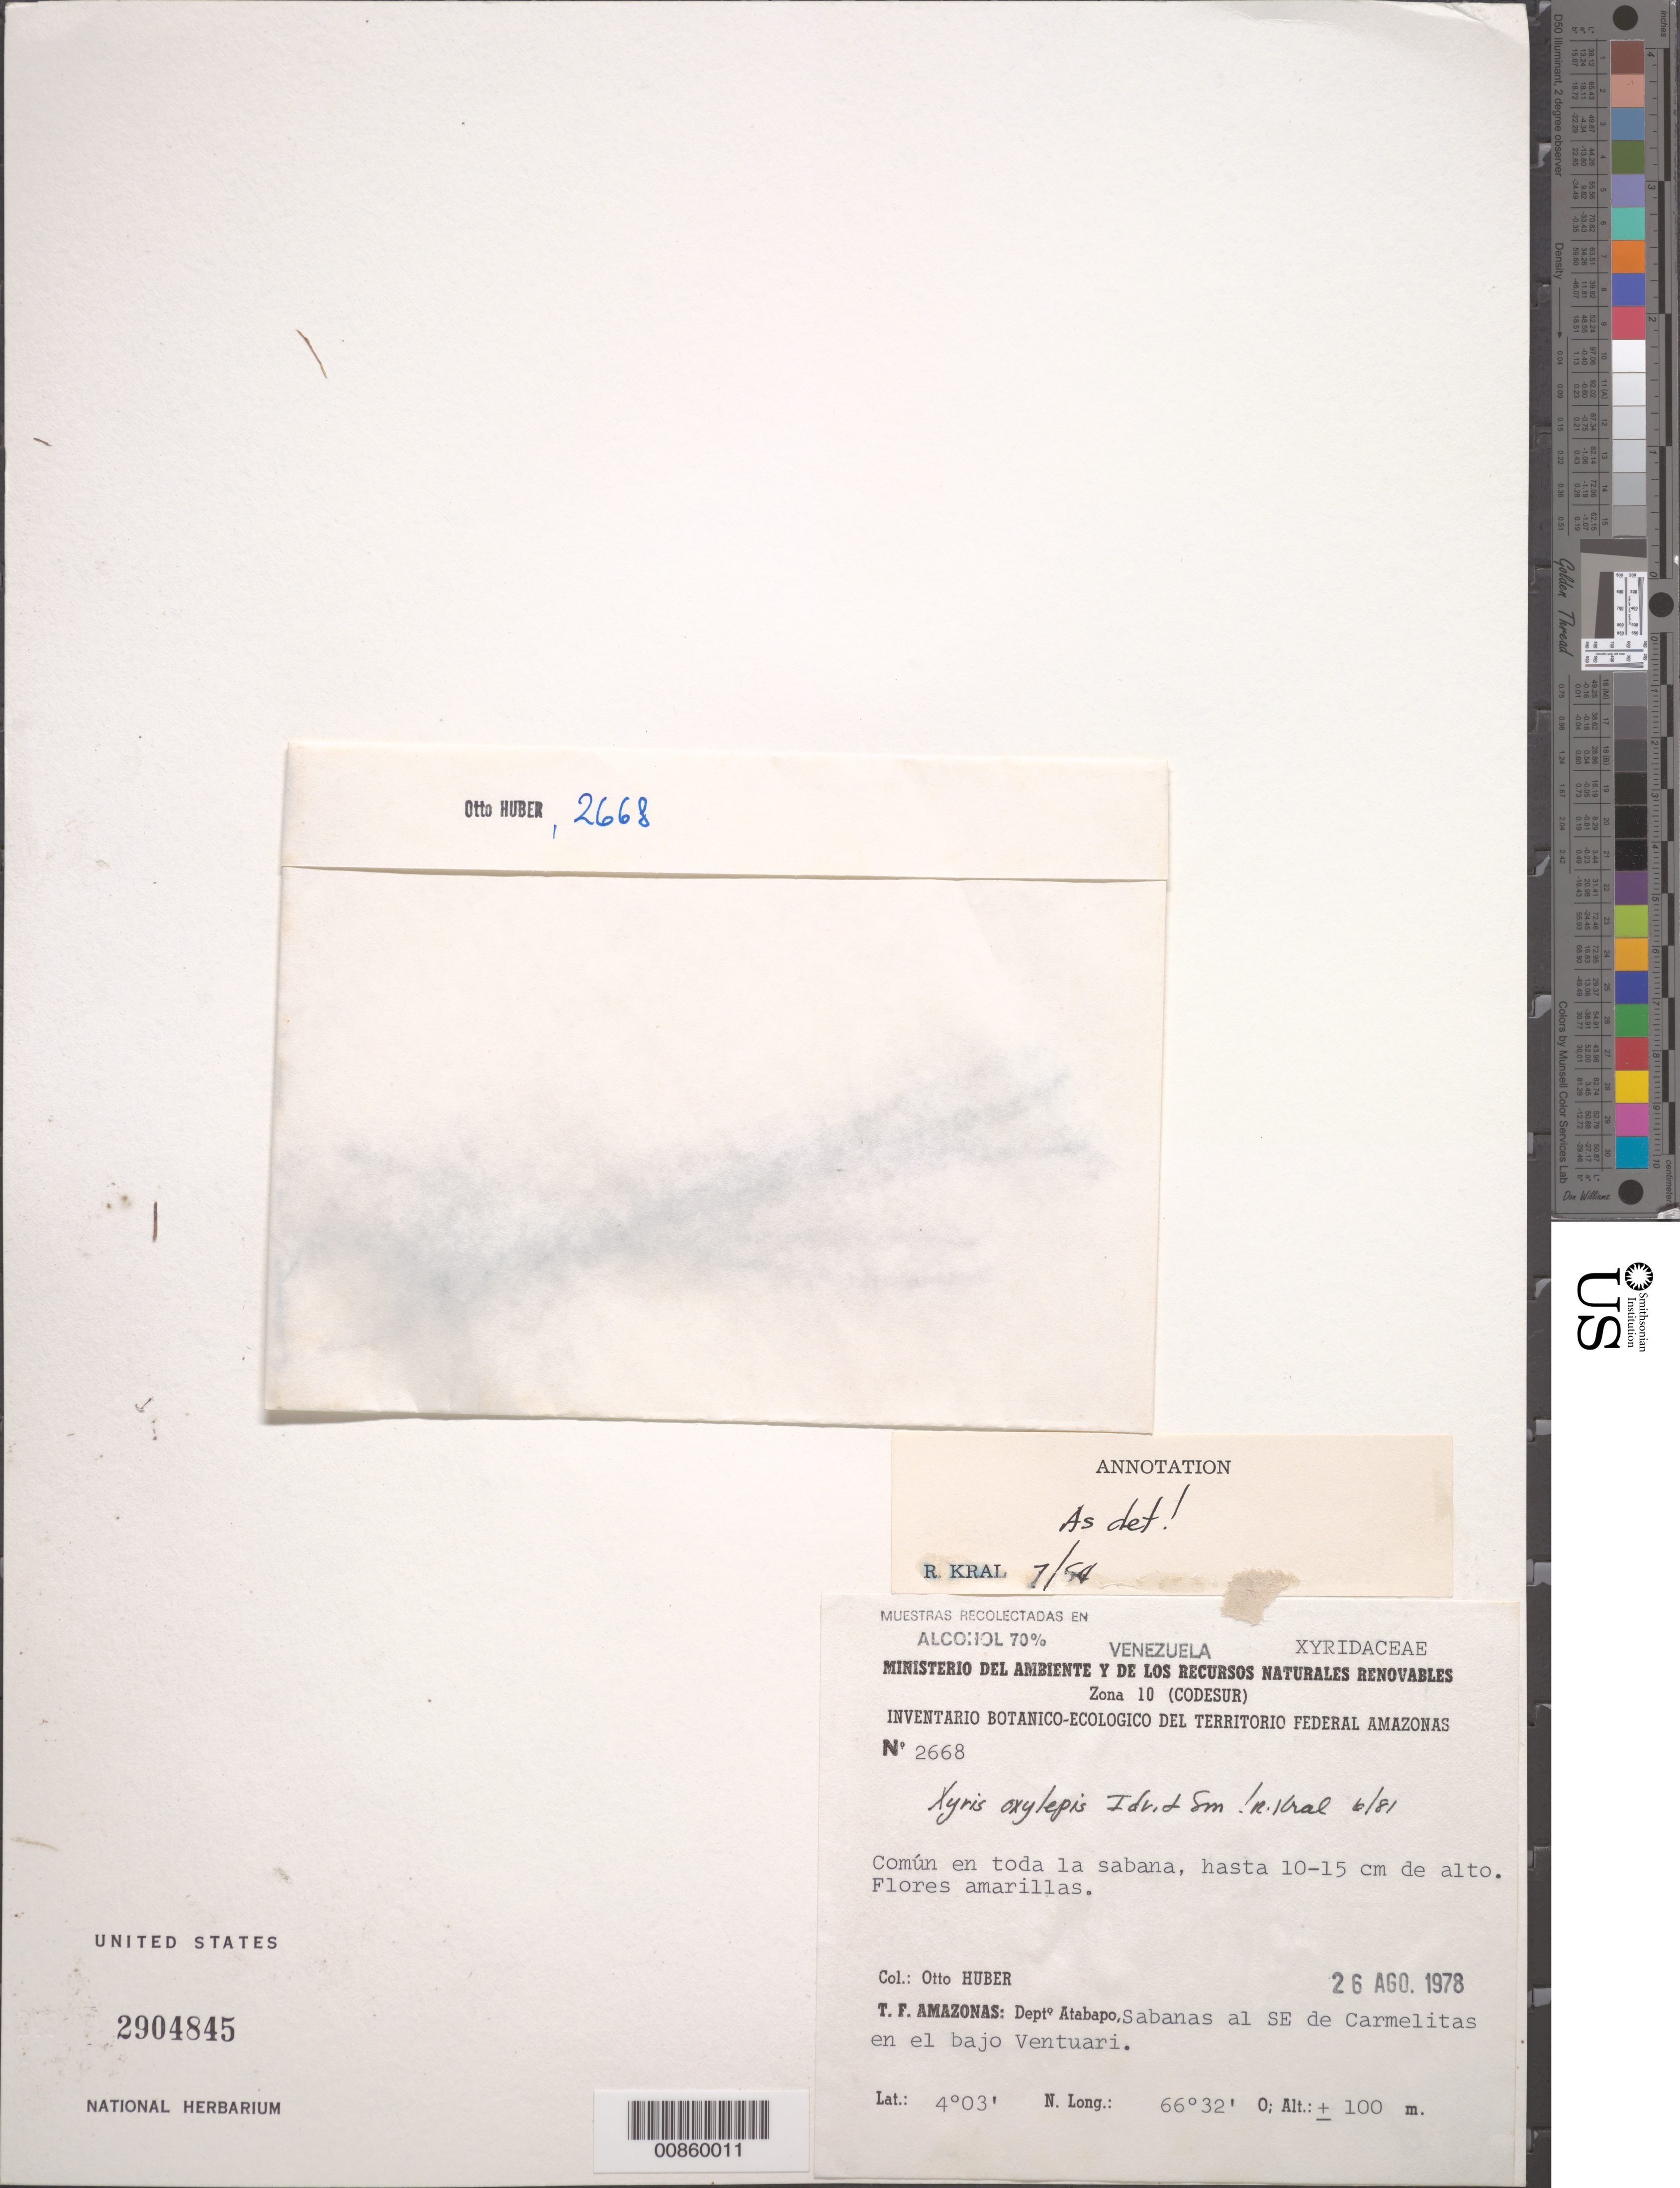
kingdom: Plantae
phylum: Tracheophyta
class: Liliopsida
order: Poales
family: Xyridaceae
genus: Xyris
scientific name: Xyris oxylepis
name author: Idrobo & L.B. Sm.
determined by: Kral, Robert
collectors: O. Huber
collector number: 2668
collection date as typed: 26-Aug-78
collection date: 1978-08-26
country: Venezuela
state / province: Amazonas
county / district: Atabapo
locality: Carmelitas en el bajo Ventuari, al SE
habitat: Sabana.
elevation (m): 100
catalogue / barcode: US 2904845